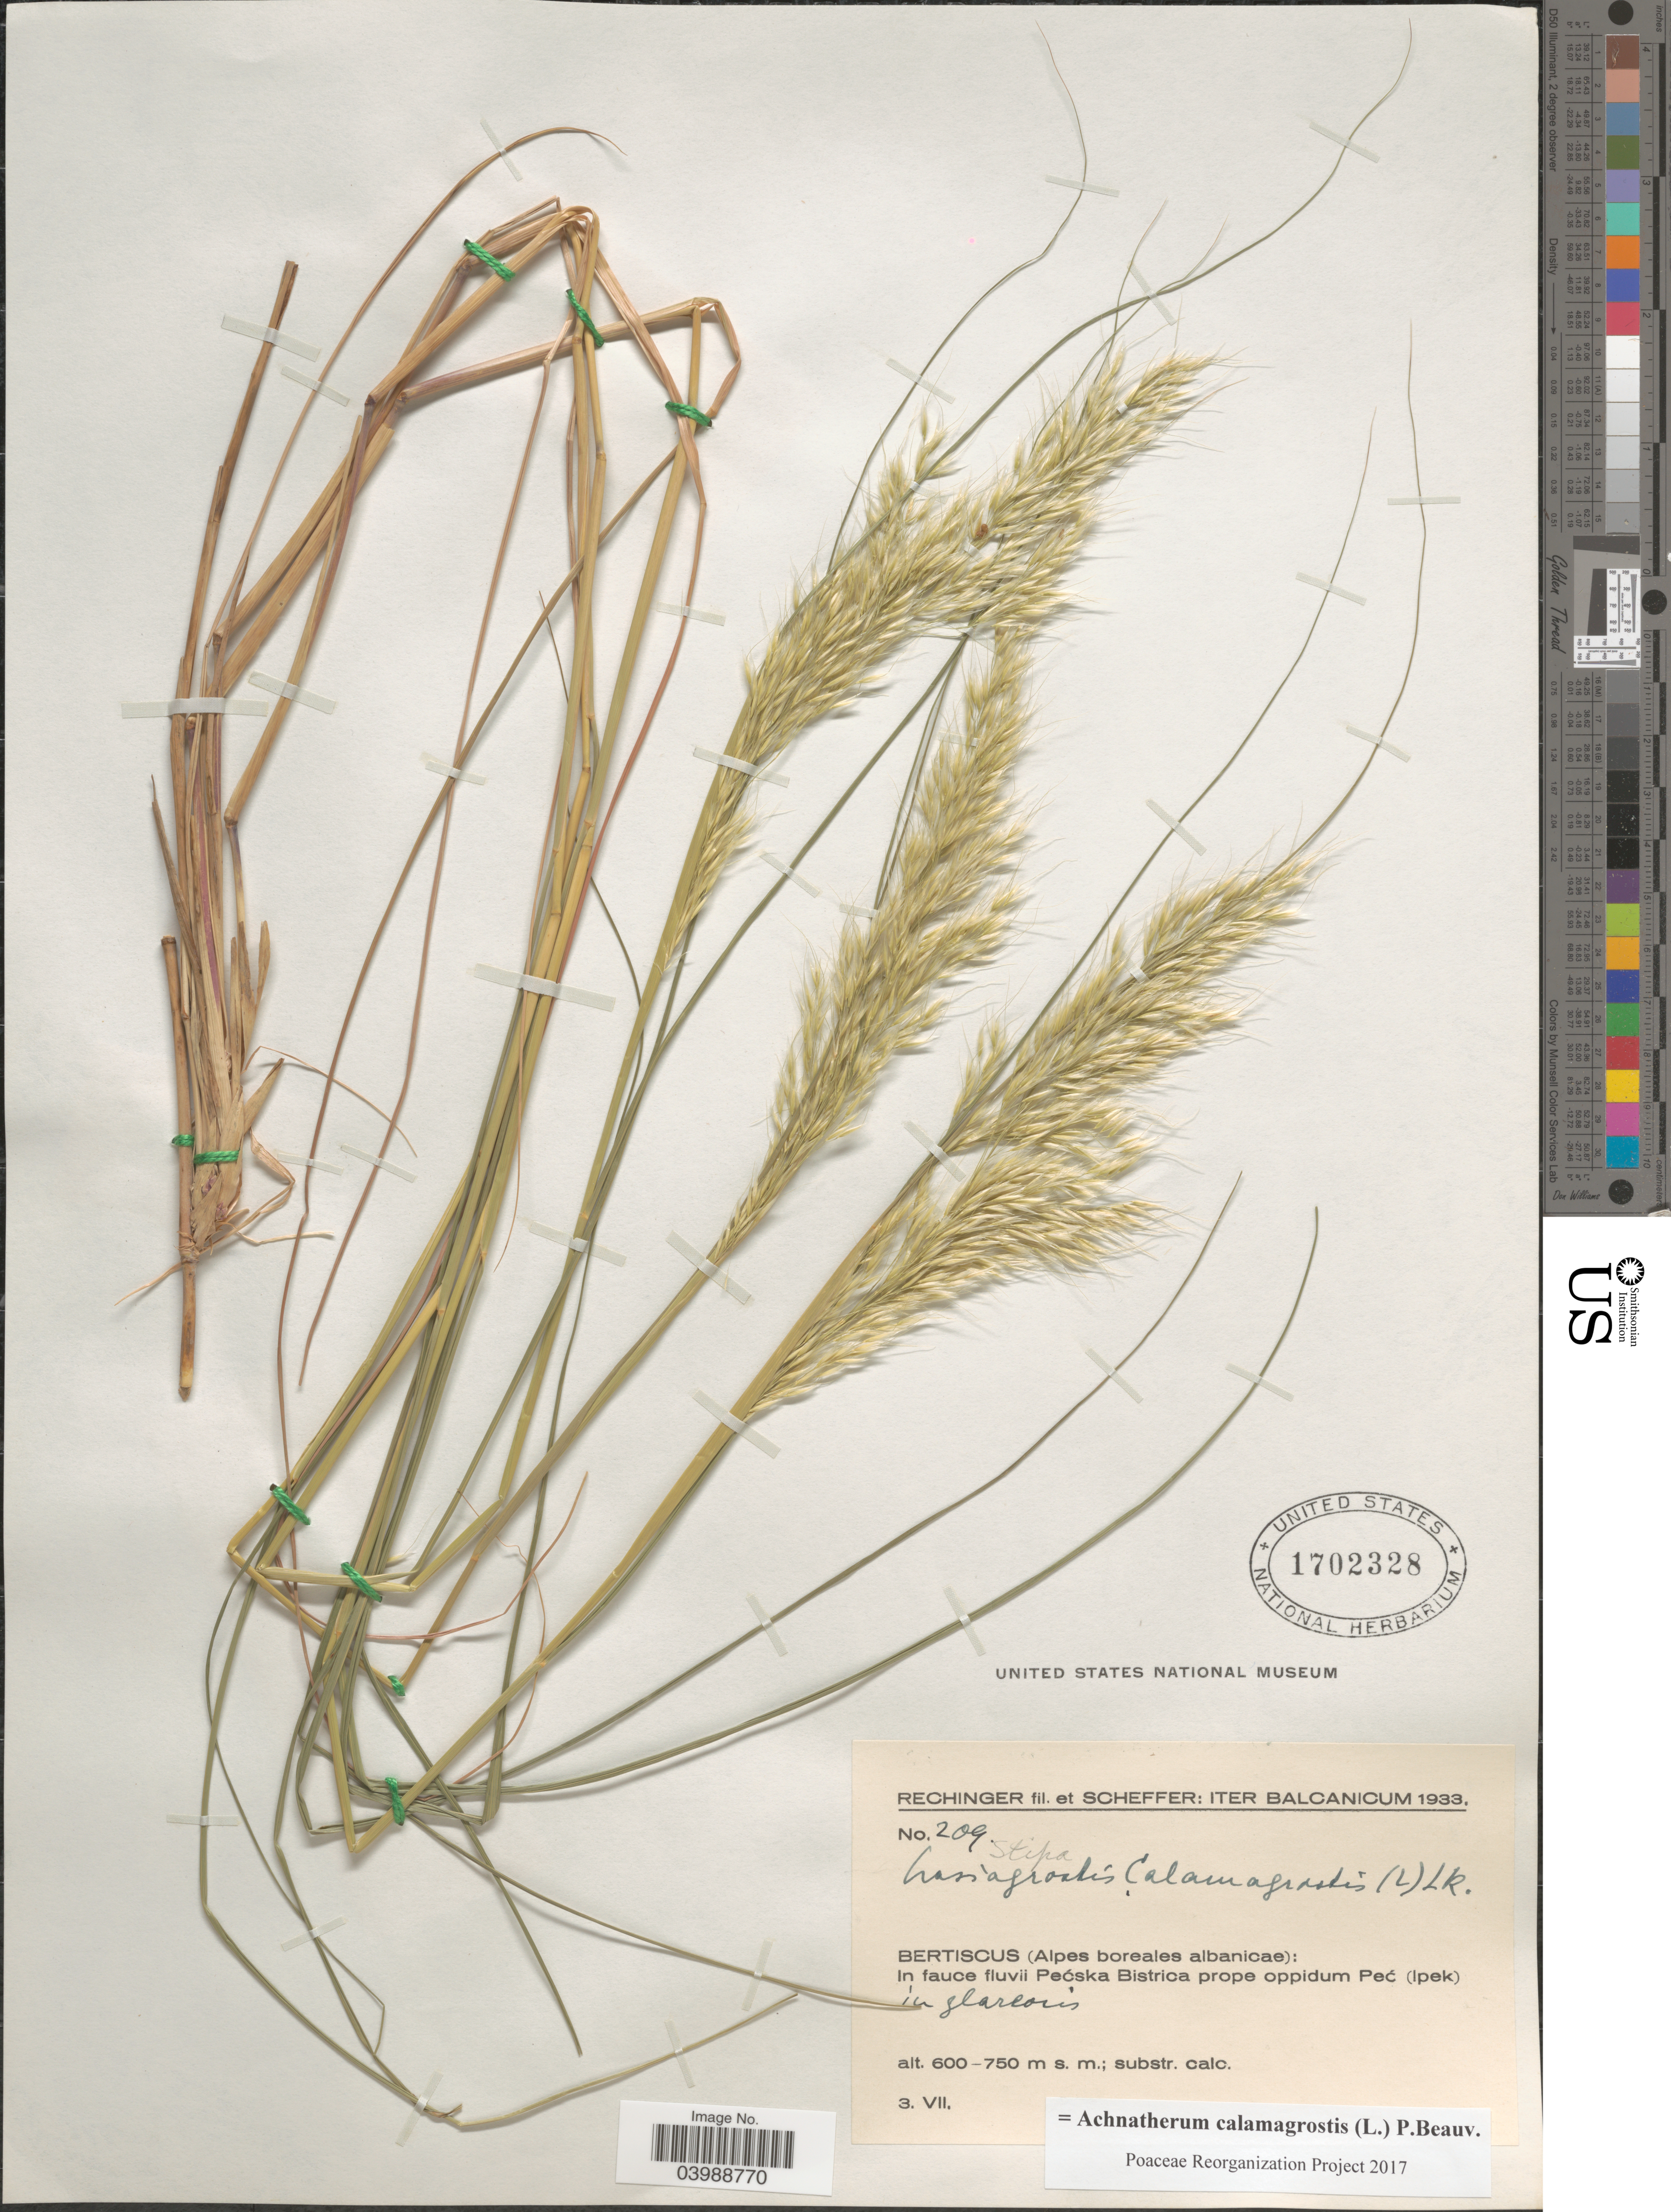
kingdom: Plantae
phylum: Tracheophyta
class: Liliopsida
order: Poales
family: Poaceae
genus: Achnatherum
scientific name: Achnatherum calamagrostis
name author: (L.) P. Beauv.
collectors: -- Rechinger & Scheffer, --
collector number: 209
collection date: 1933-07-03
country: Kosovo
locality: Iter Balcanicum. Bertiscus (Alpes boreales albanicae): In fauce fluvii Pećska Bistrica prope oppidum Peć (Ipek) in glareosis; substr. calc.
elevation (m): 600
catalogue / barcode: US 1702328